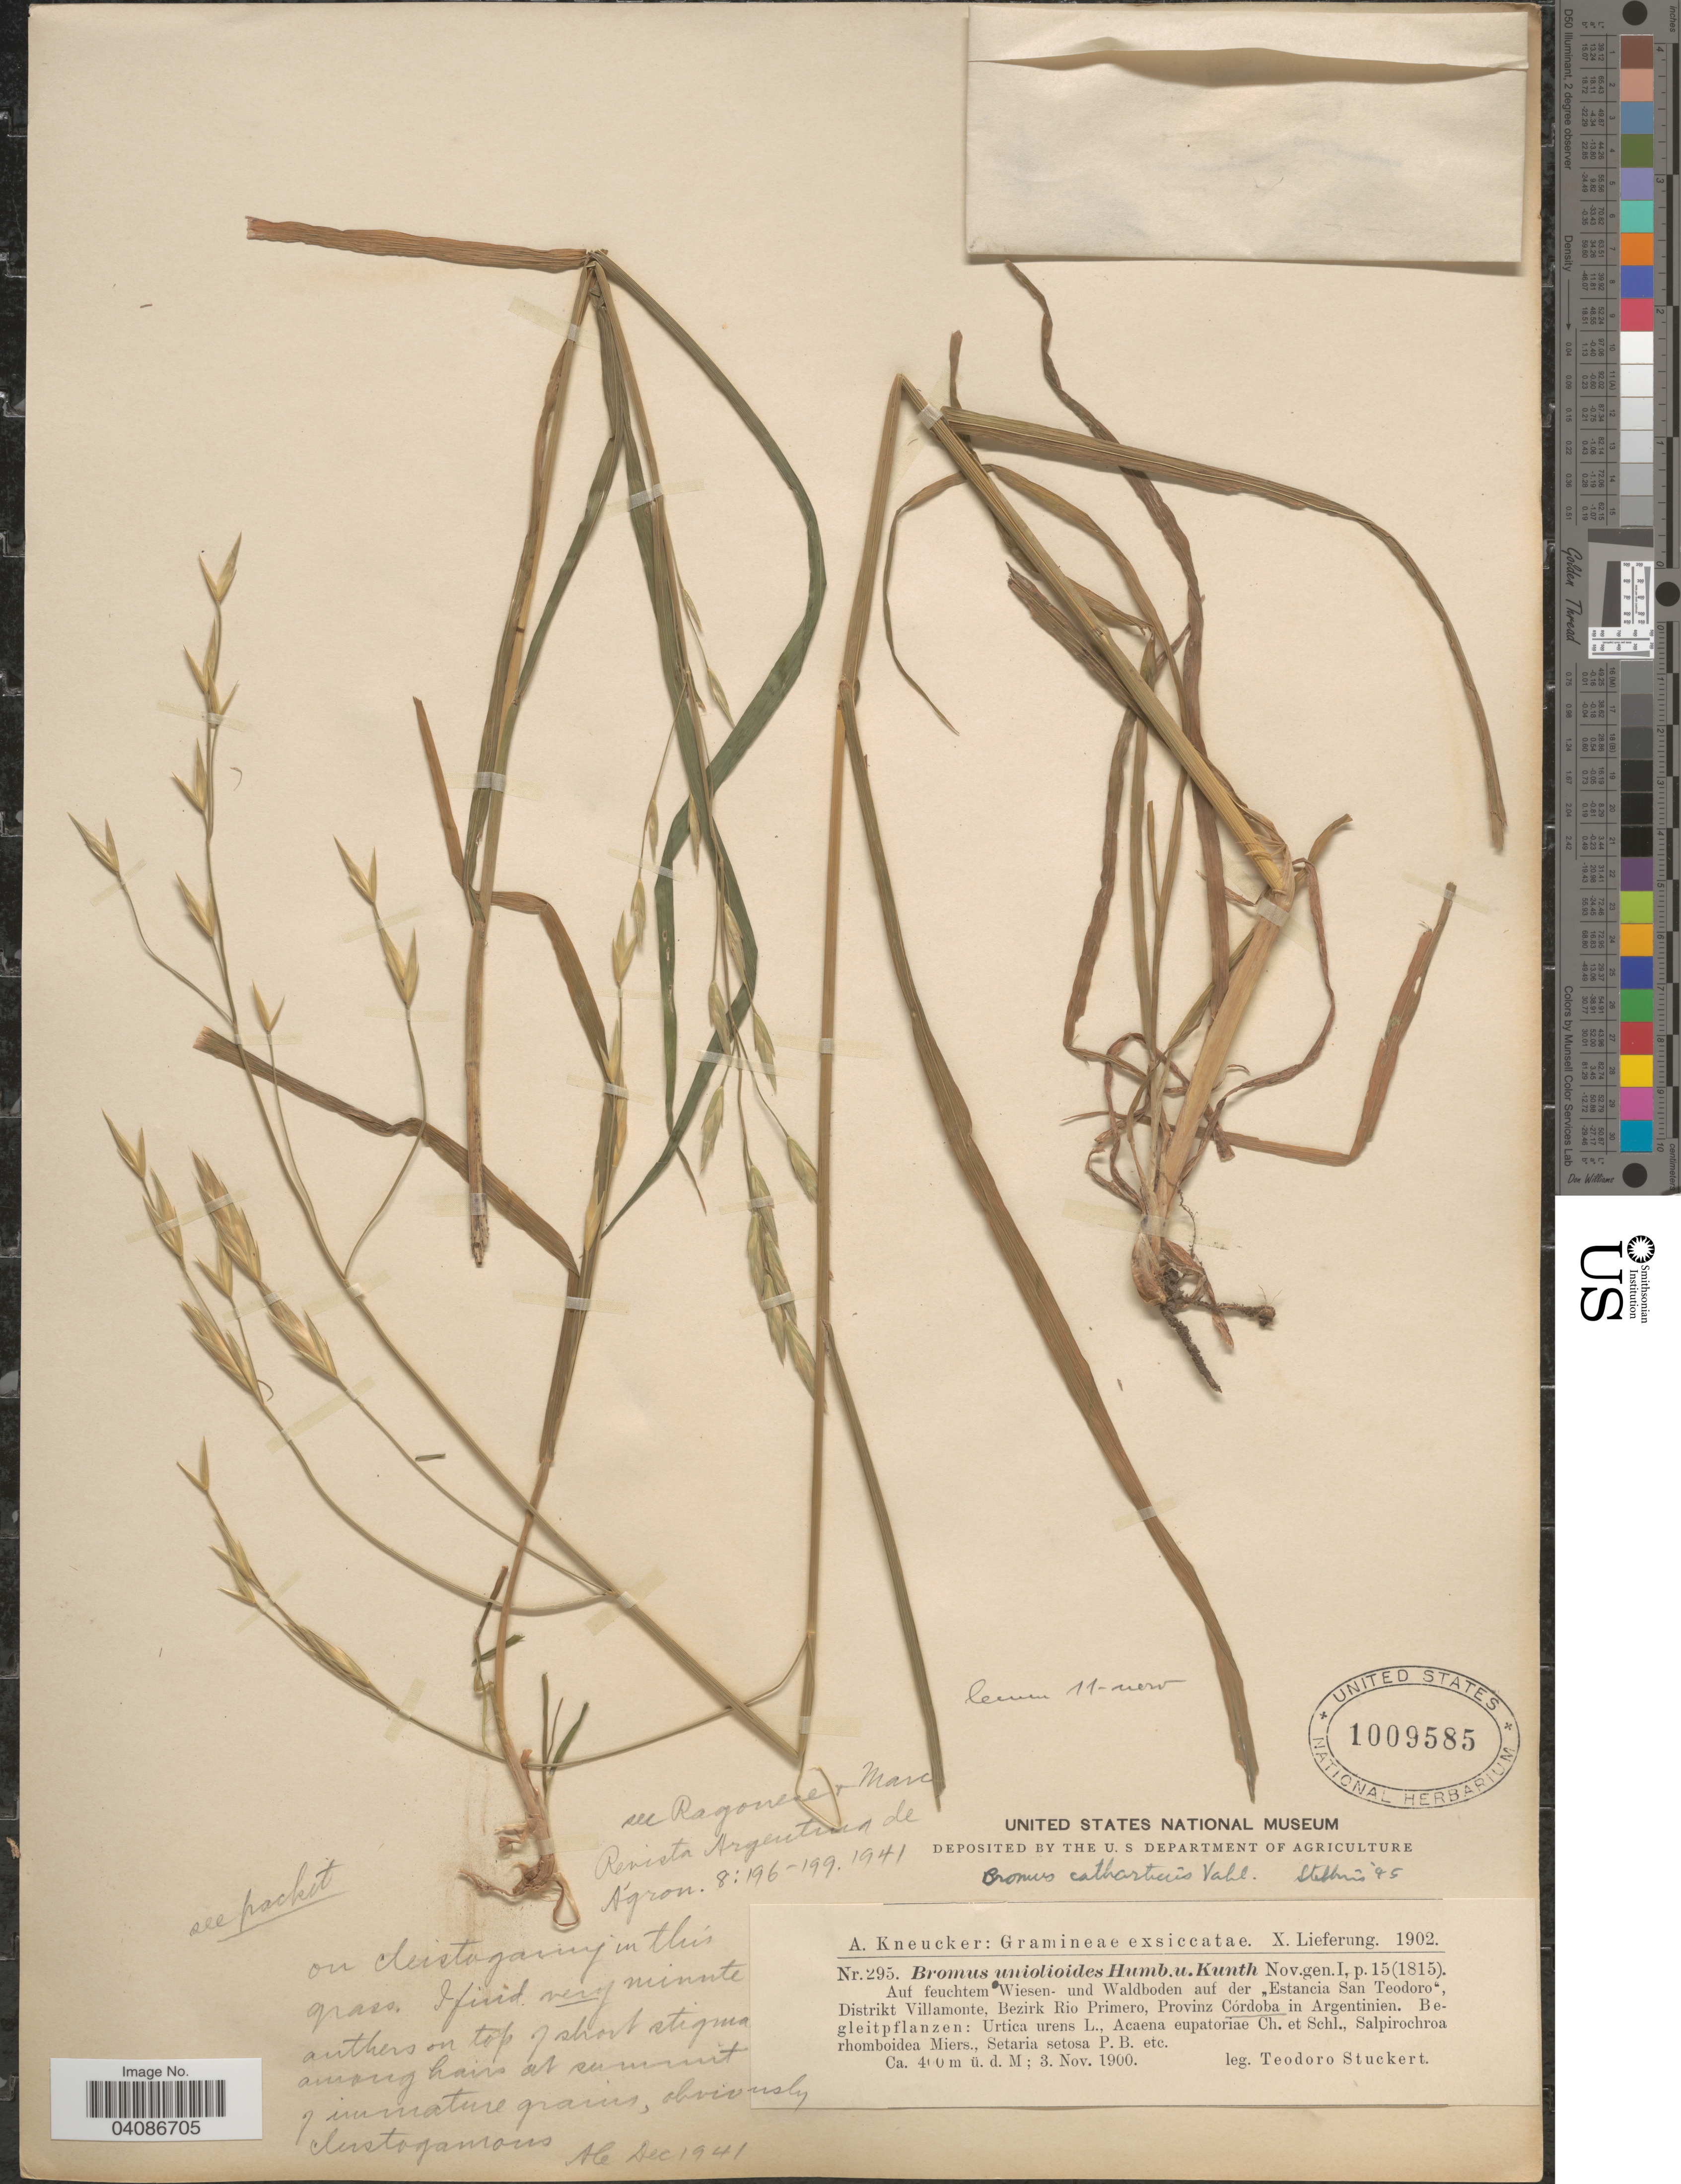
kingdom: Plantae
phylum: Tracheophyta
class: Liliopsida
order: Poales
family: Poaceae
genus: Bromus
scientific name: Bromus catharticus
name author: Vahl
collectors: T. Stuckert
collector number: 295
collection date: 1900-11-03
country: Argentina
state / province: Cordoba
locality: Auf feuchtem Wiesen- und Waldboden auf der "Estancia San Teodoro", Distrikt Villamonte, Bezirk Rio Primero.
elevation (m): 400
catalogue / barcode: US 1009585